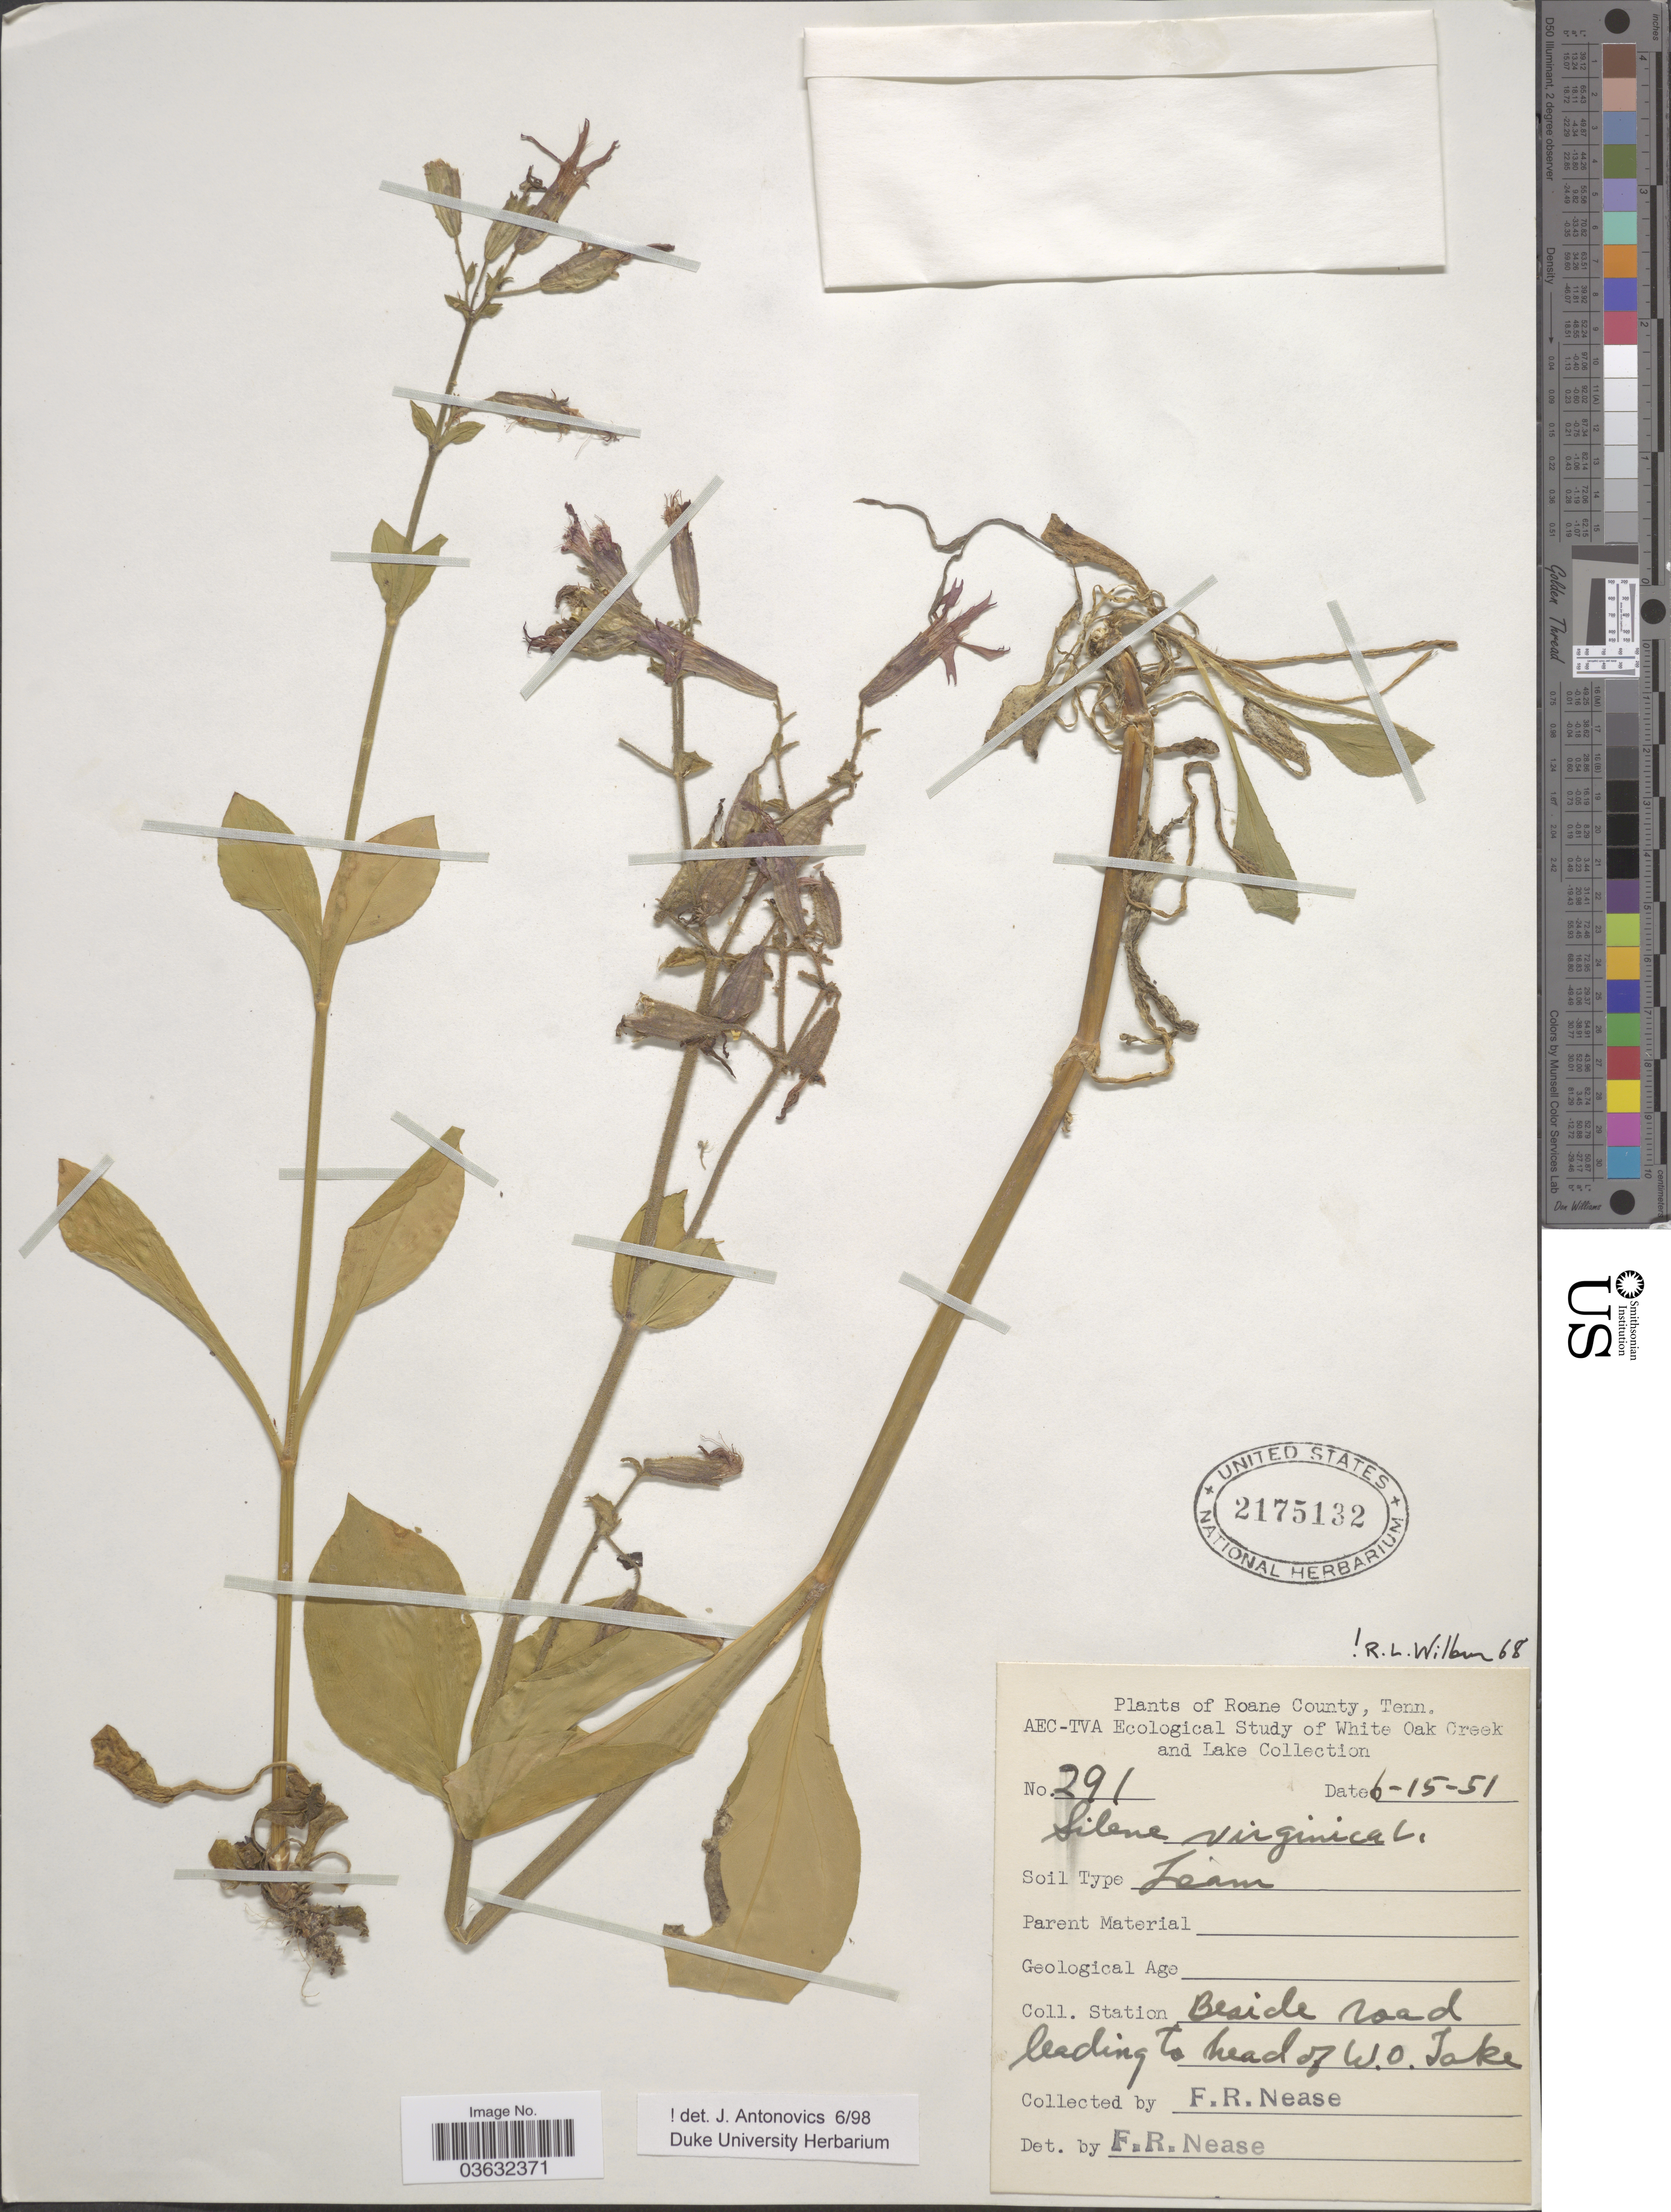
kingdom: Plantae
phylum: Tracheophyta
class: Magnoliopsida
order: Caryophyllales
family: Caryophyllaceae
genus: Silene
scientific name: Silene virginica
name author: L.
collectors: F. Nease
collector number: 291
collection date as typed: Transcribed d/m/y: 15/6/51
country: United States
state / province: Tennessee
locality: Roane County. Station Beside road leading to head of W.O. Lake.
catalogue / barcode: US 2175132